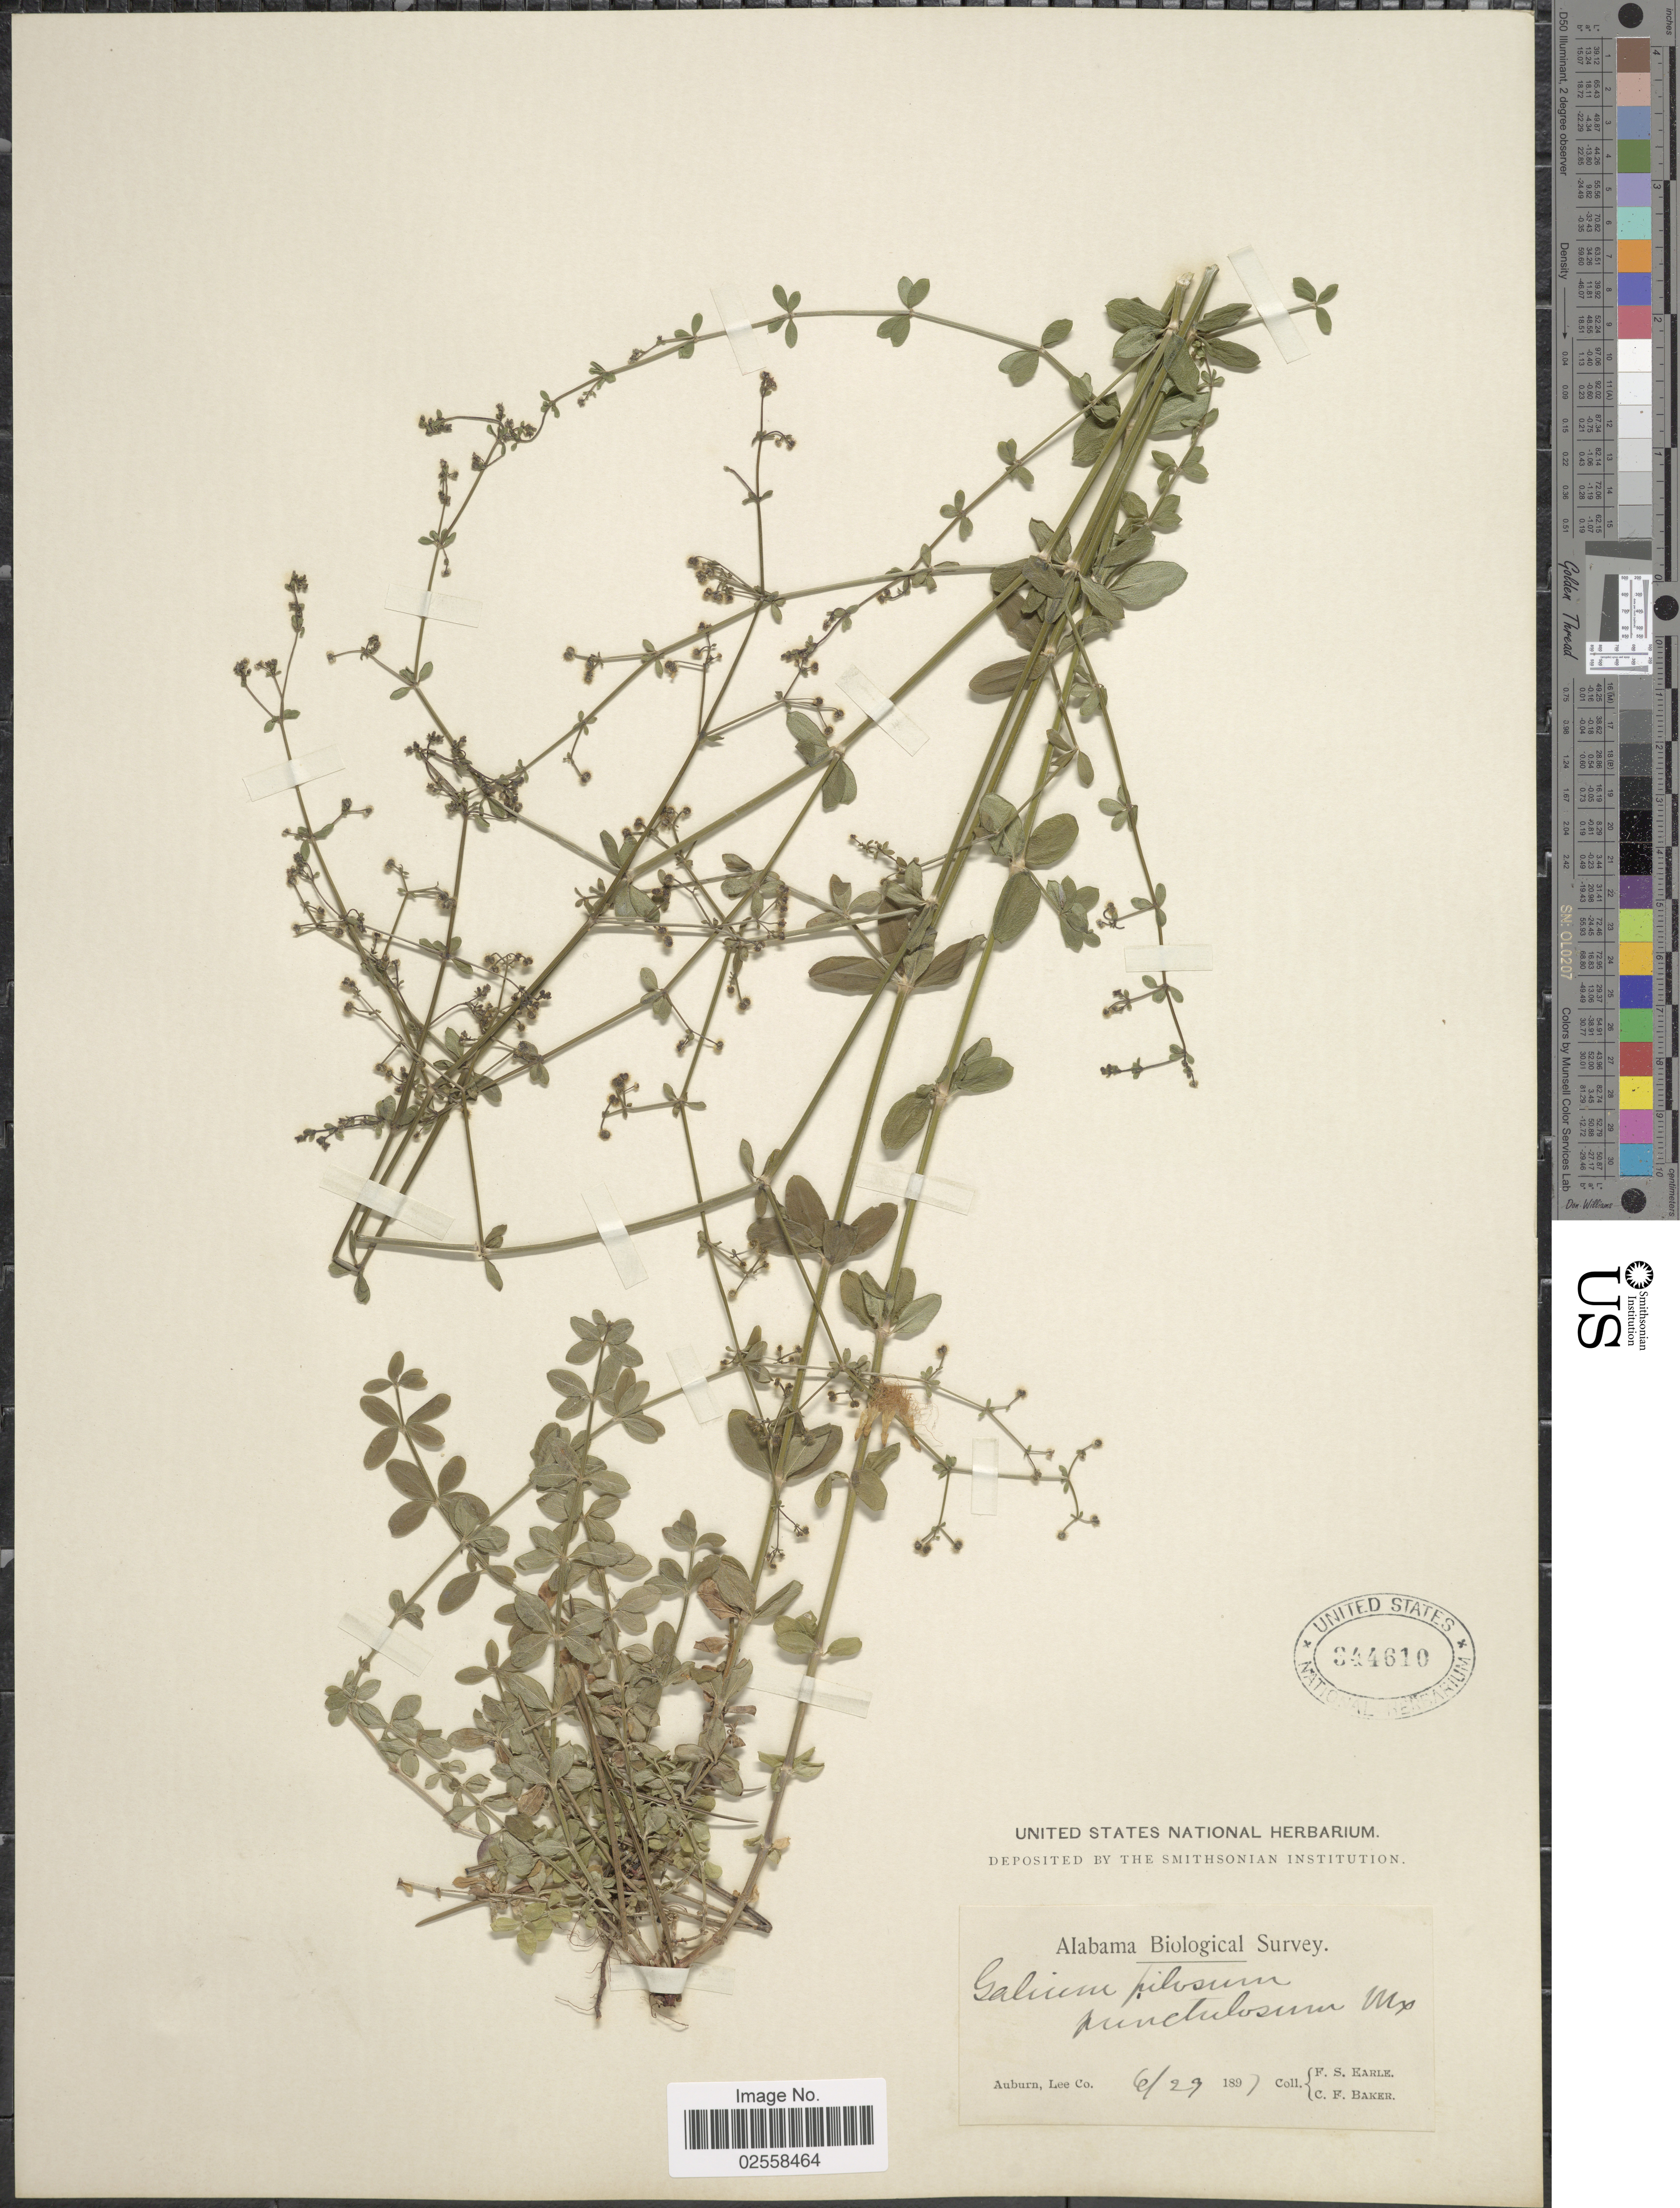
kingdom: Plantae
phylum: Tracheophyta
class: Magnoliopsida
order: Gentianales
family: Rubiaceae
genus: Galium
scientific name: Galium pilosum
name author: Aiton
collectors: F. S. Earle & C. F. Baker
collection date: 1897-06-29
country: United States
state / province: Alabama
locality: Auburn, Lee Co.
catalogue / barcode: US 344610